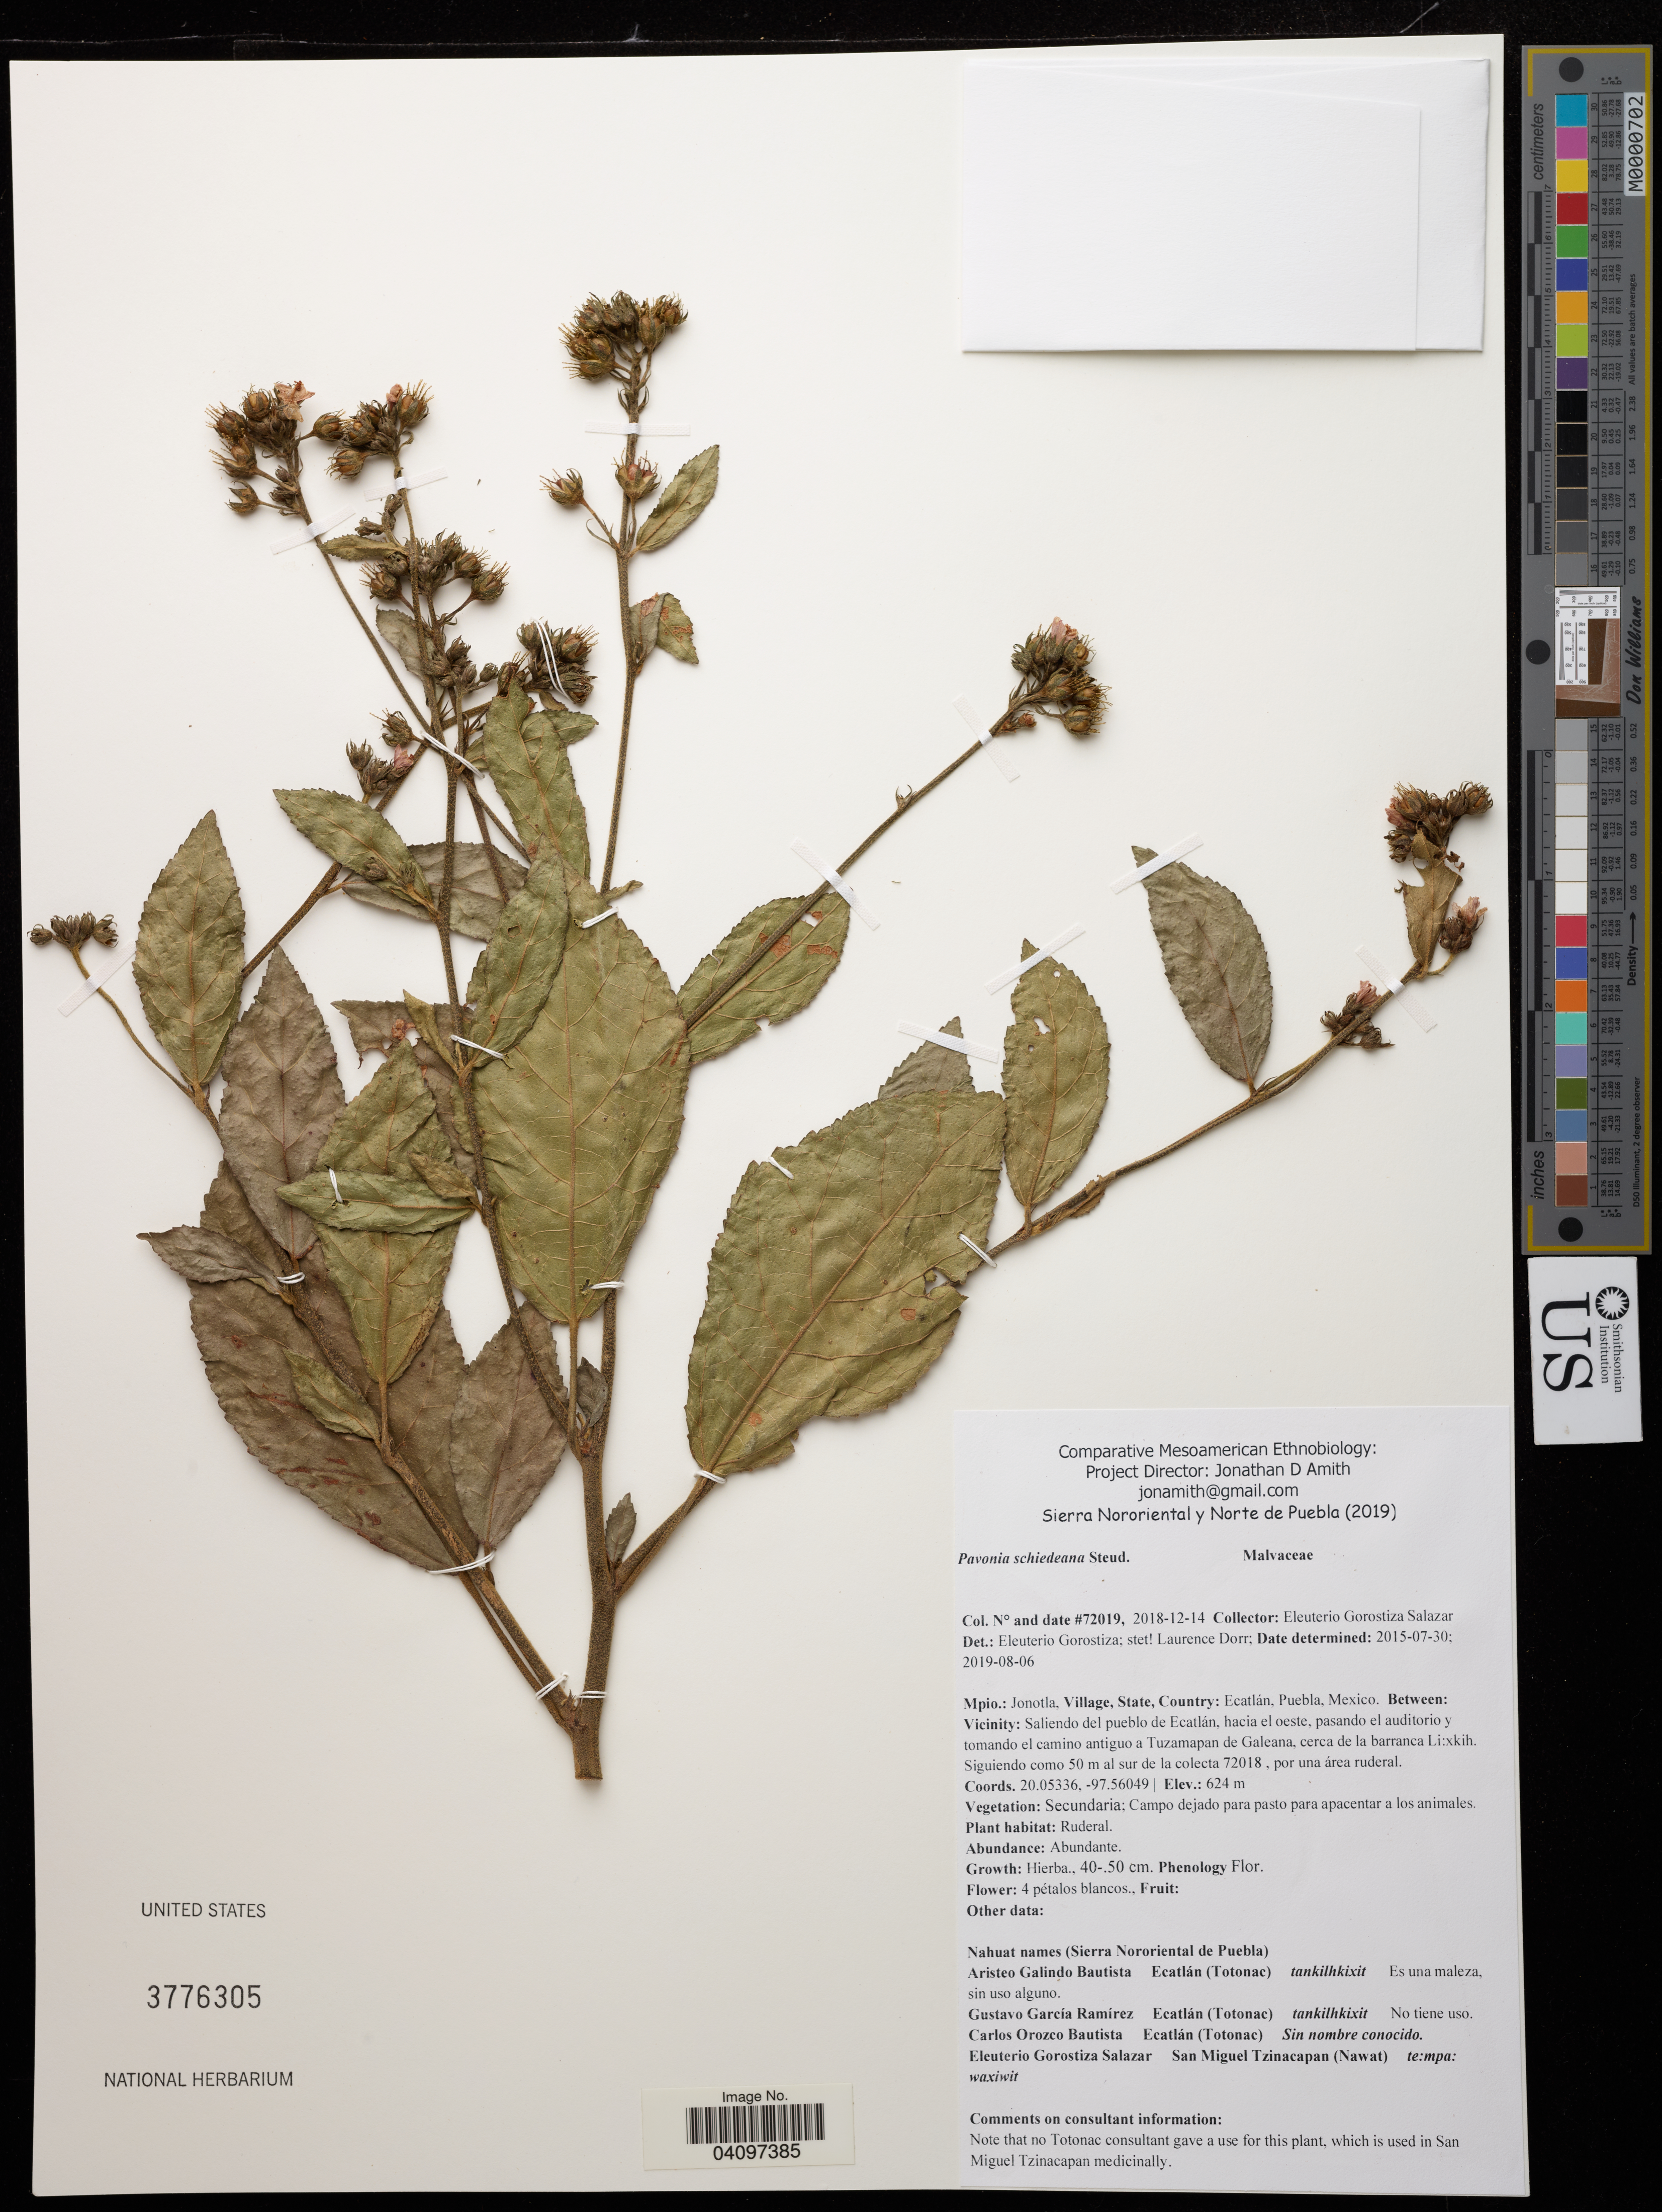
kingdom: Plantae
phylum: Tracheophyta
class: Magnoliopsida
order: Malvales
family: Malvaceae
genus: Pavonia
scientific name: Pavonia schiedeana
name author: Steud.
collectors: E. Salazar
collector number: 72019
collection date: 2018-12-14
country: Mexico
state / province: Puebla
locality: Mpio .: Jonotla, Village, State, Country: Ecatlán, Puebla, Mexico. Between: Vicinity: Saliendo del pueblo de Ecatlán, hacia el oeste, pasando el auditorio y tomando el camino antiguo a Tuzamapan de Galeana, cerca de la barranca Li:xkih. Siguiendo como 50 m al sur de la colecta 72018 , por una área ruderal.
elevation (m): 624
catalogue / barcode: US 3776305